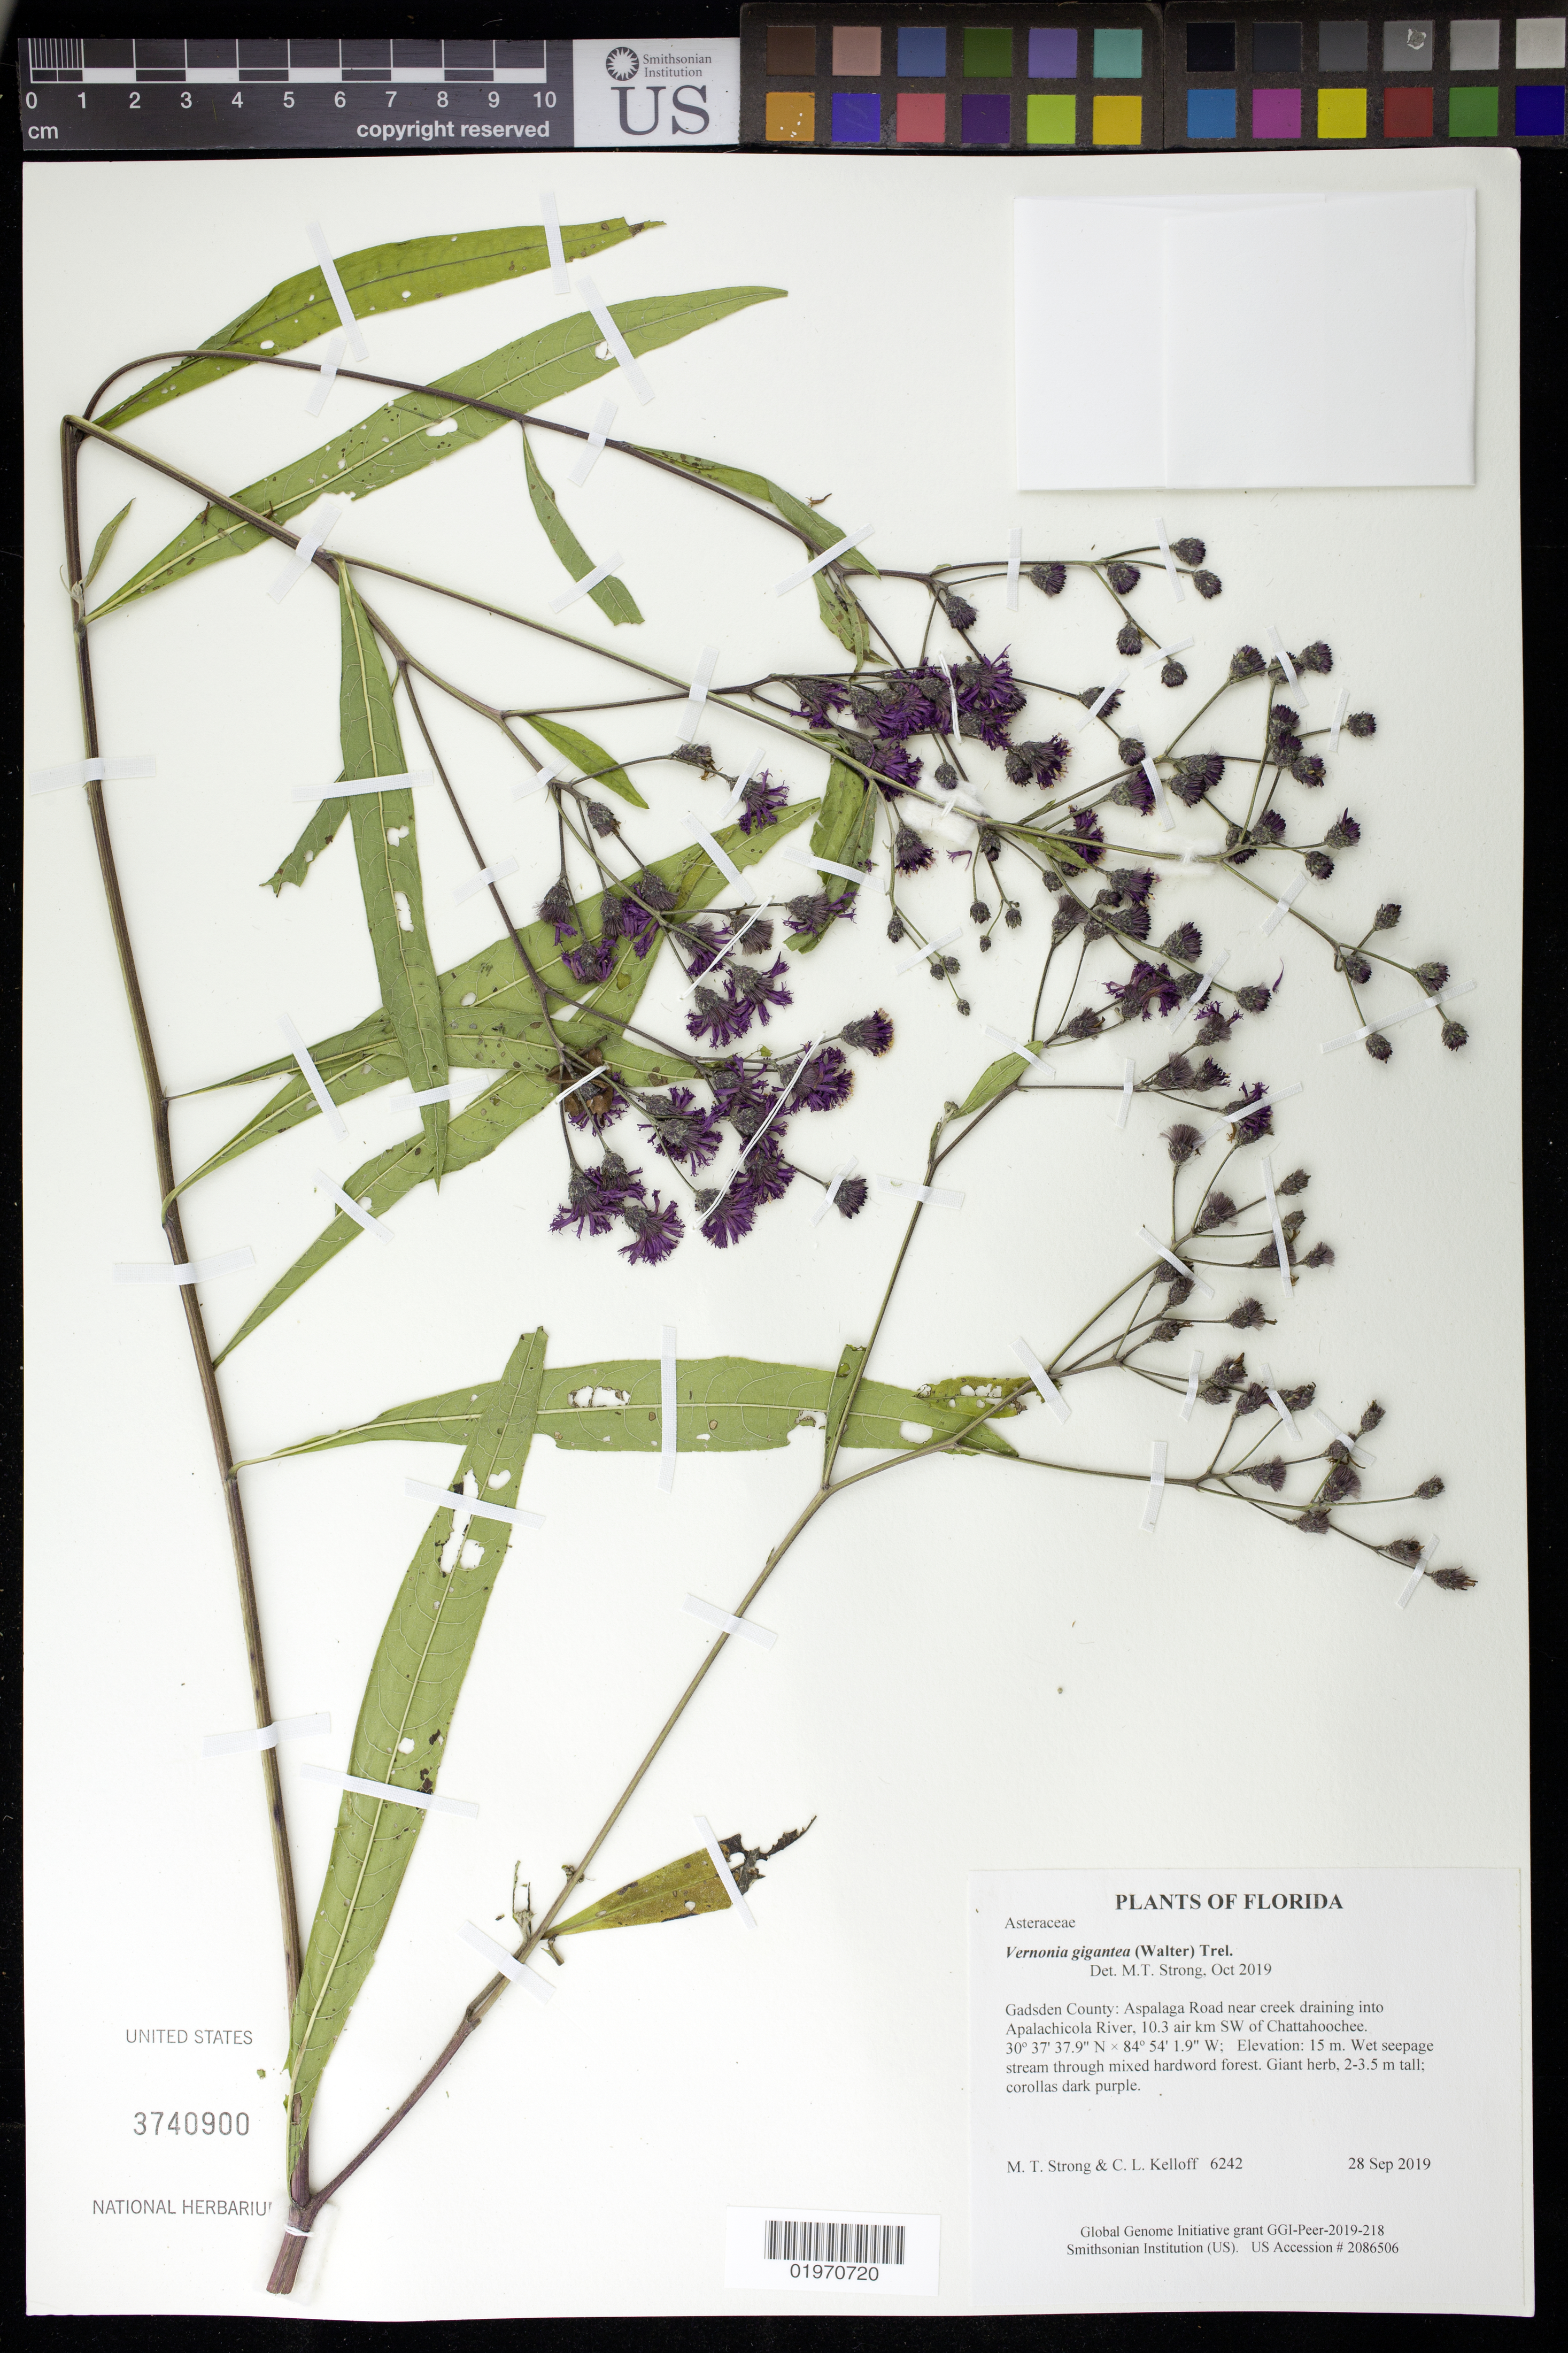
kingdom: Plantae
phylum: Tracheophyta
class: Magnoliopsida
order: Asterales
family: Asteraceae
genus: Vernonia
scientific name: Vernonia gigantea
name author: (Walter) Trel.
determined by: Strong, Mark T., (BOT), Smithsonian Institution - National Museum of Natural History (UNITED STATES)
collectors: M. T. Strong & C. L. Kelloff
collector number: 6242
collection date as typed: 28 Sep 2019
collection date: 2019-09-28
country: United States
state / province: Florida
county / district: Gadsden County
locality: Aspalaga Road near creek draining into Apalachicola River, 10.3 air km SW of Chattahoochee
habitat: Wet seepage stream through mixed hardword forest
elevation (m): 15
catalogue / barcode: US 3740900